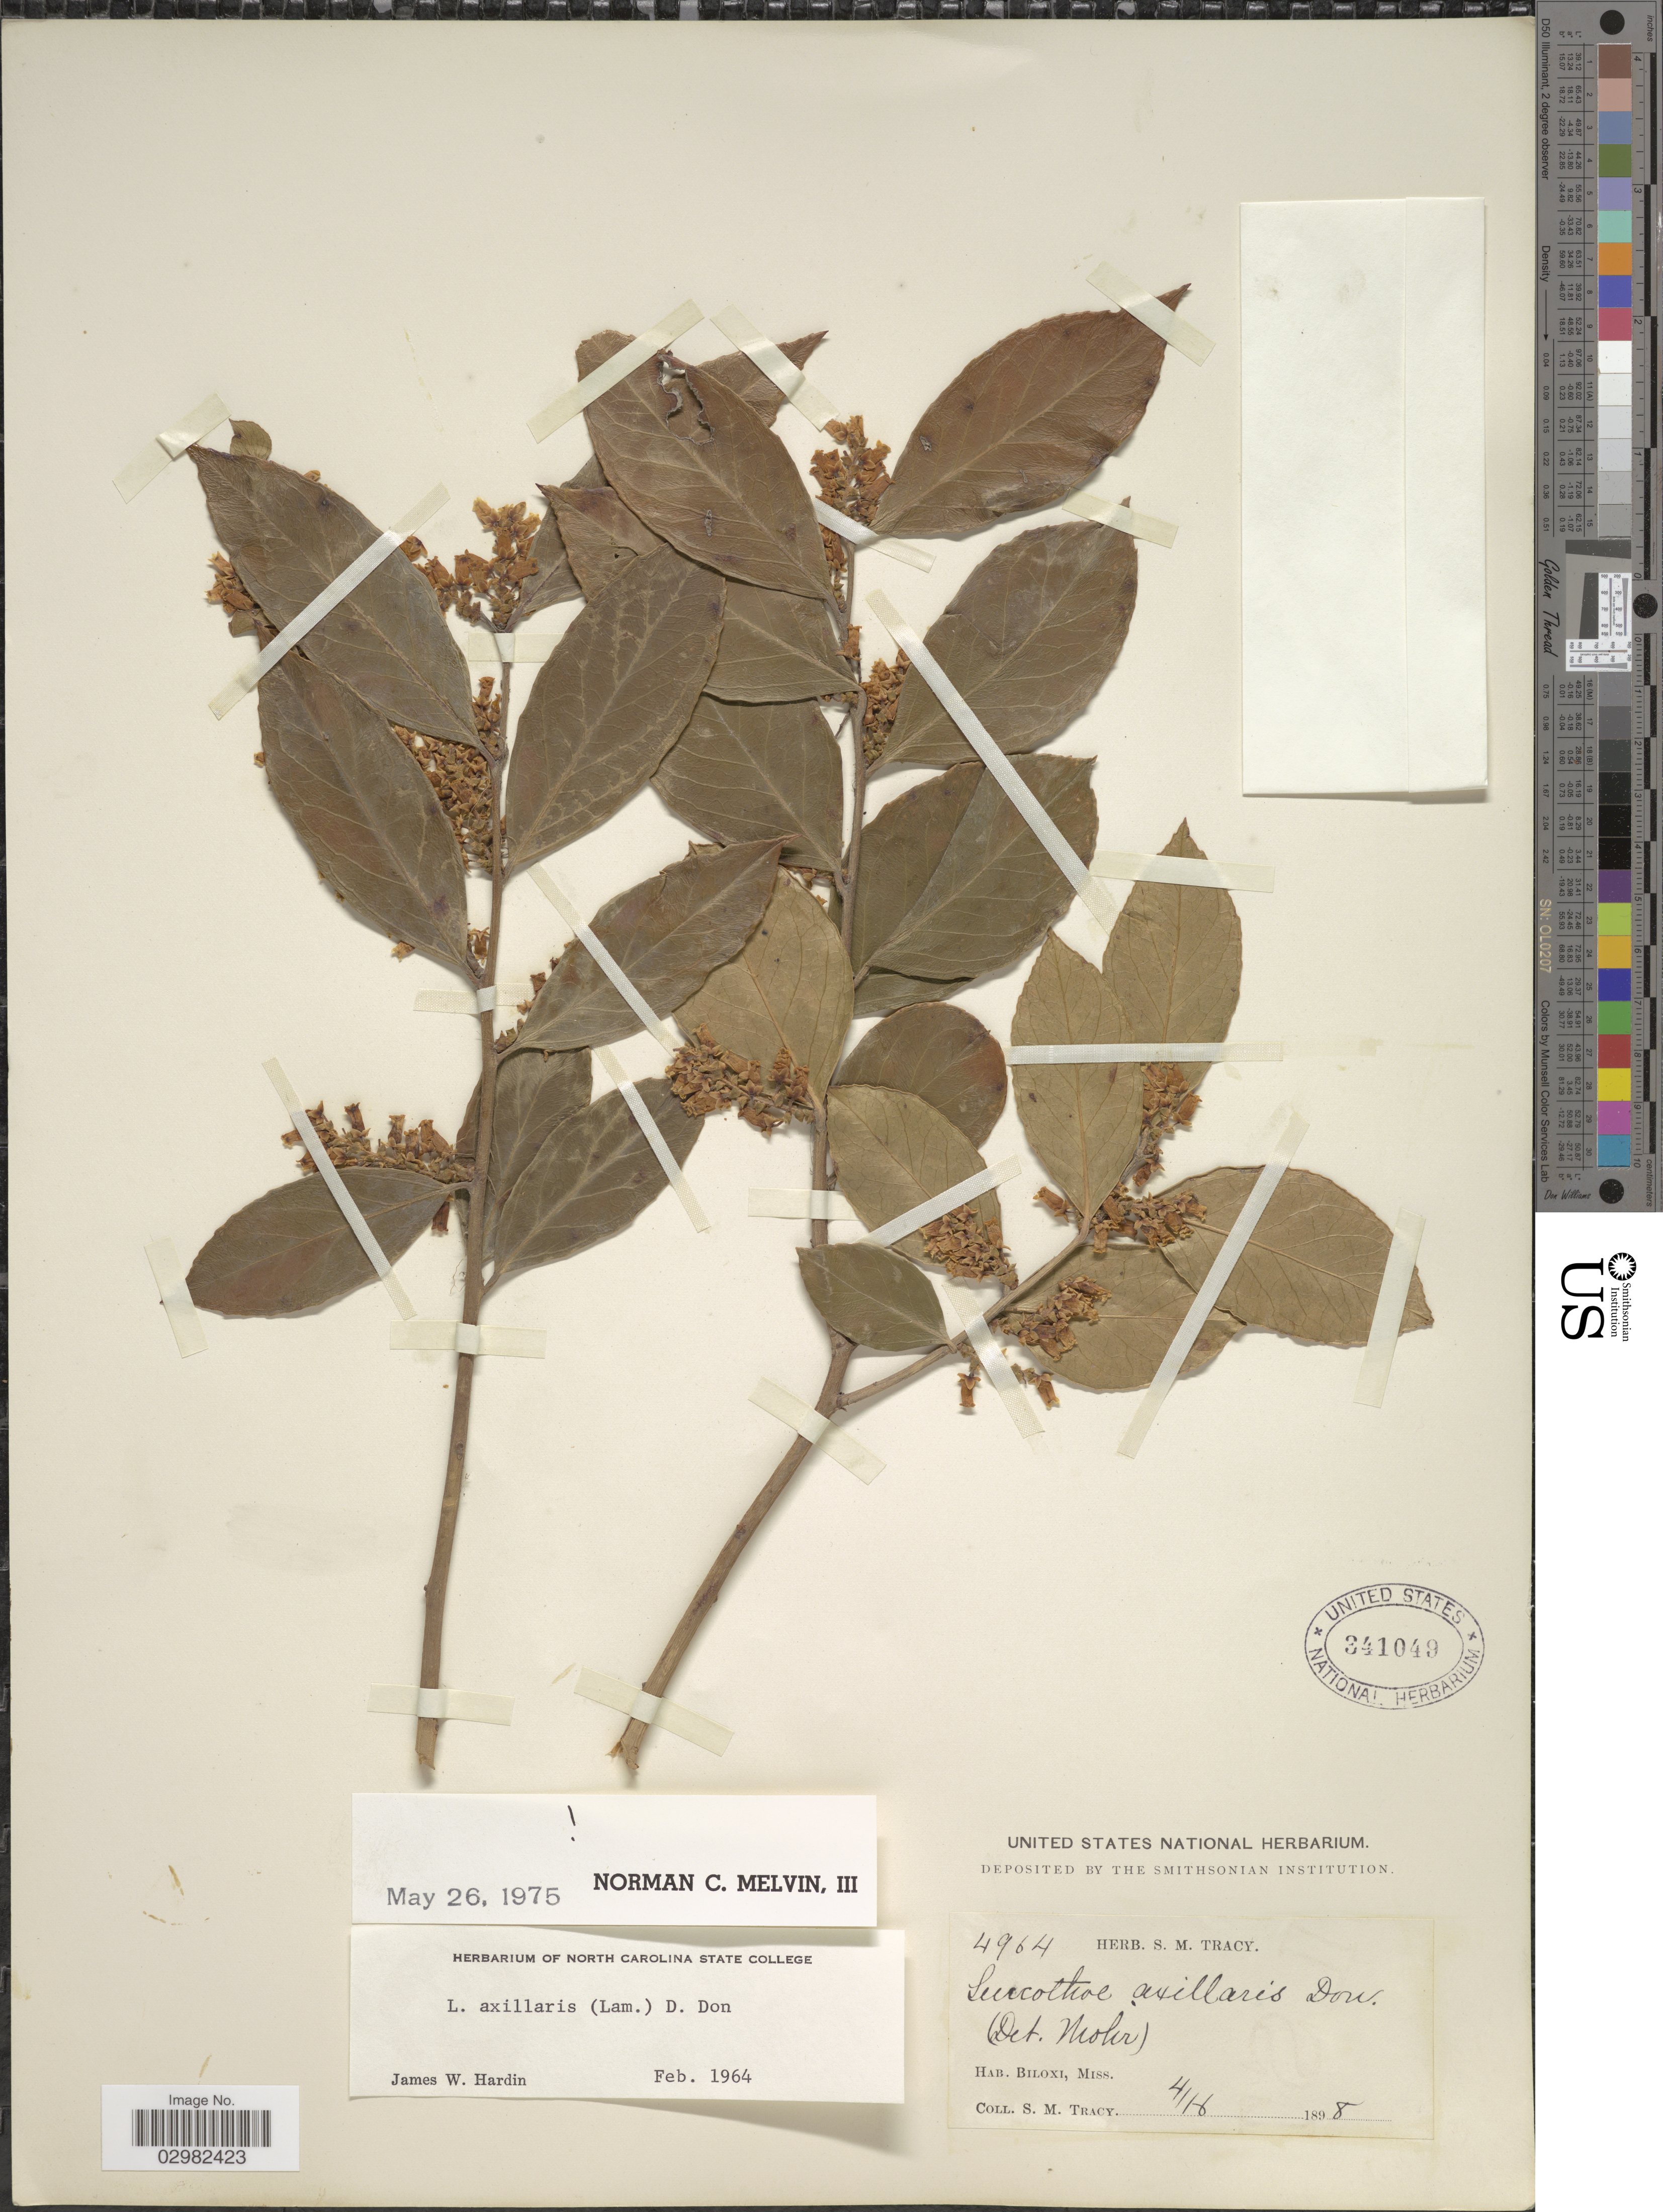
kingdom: Plantae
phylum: Tracheophyta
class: Magnoliopsida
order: Ericales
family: Ericaceae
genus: Leucothoe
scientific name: Leucothoë axillaris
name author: (Lam.) D. Don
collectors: S. M. Tracy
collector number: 4964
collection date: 1898-04-16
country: United States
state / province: Mississippi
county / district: Harrison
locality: Biloxi, Miss.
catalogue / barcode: US 341049